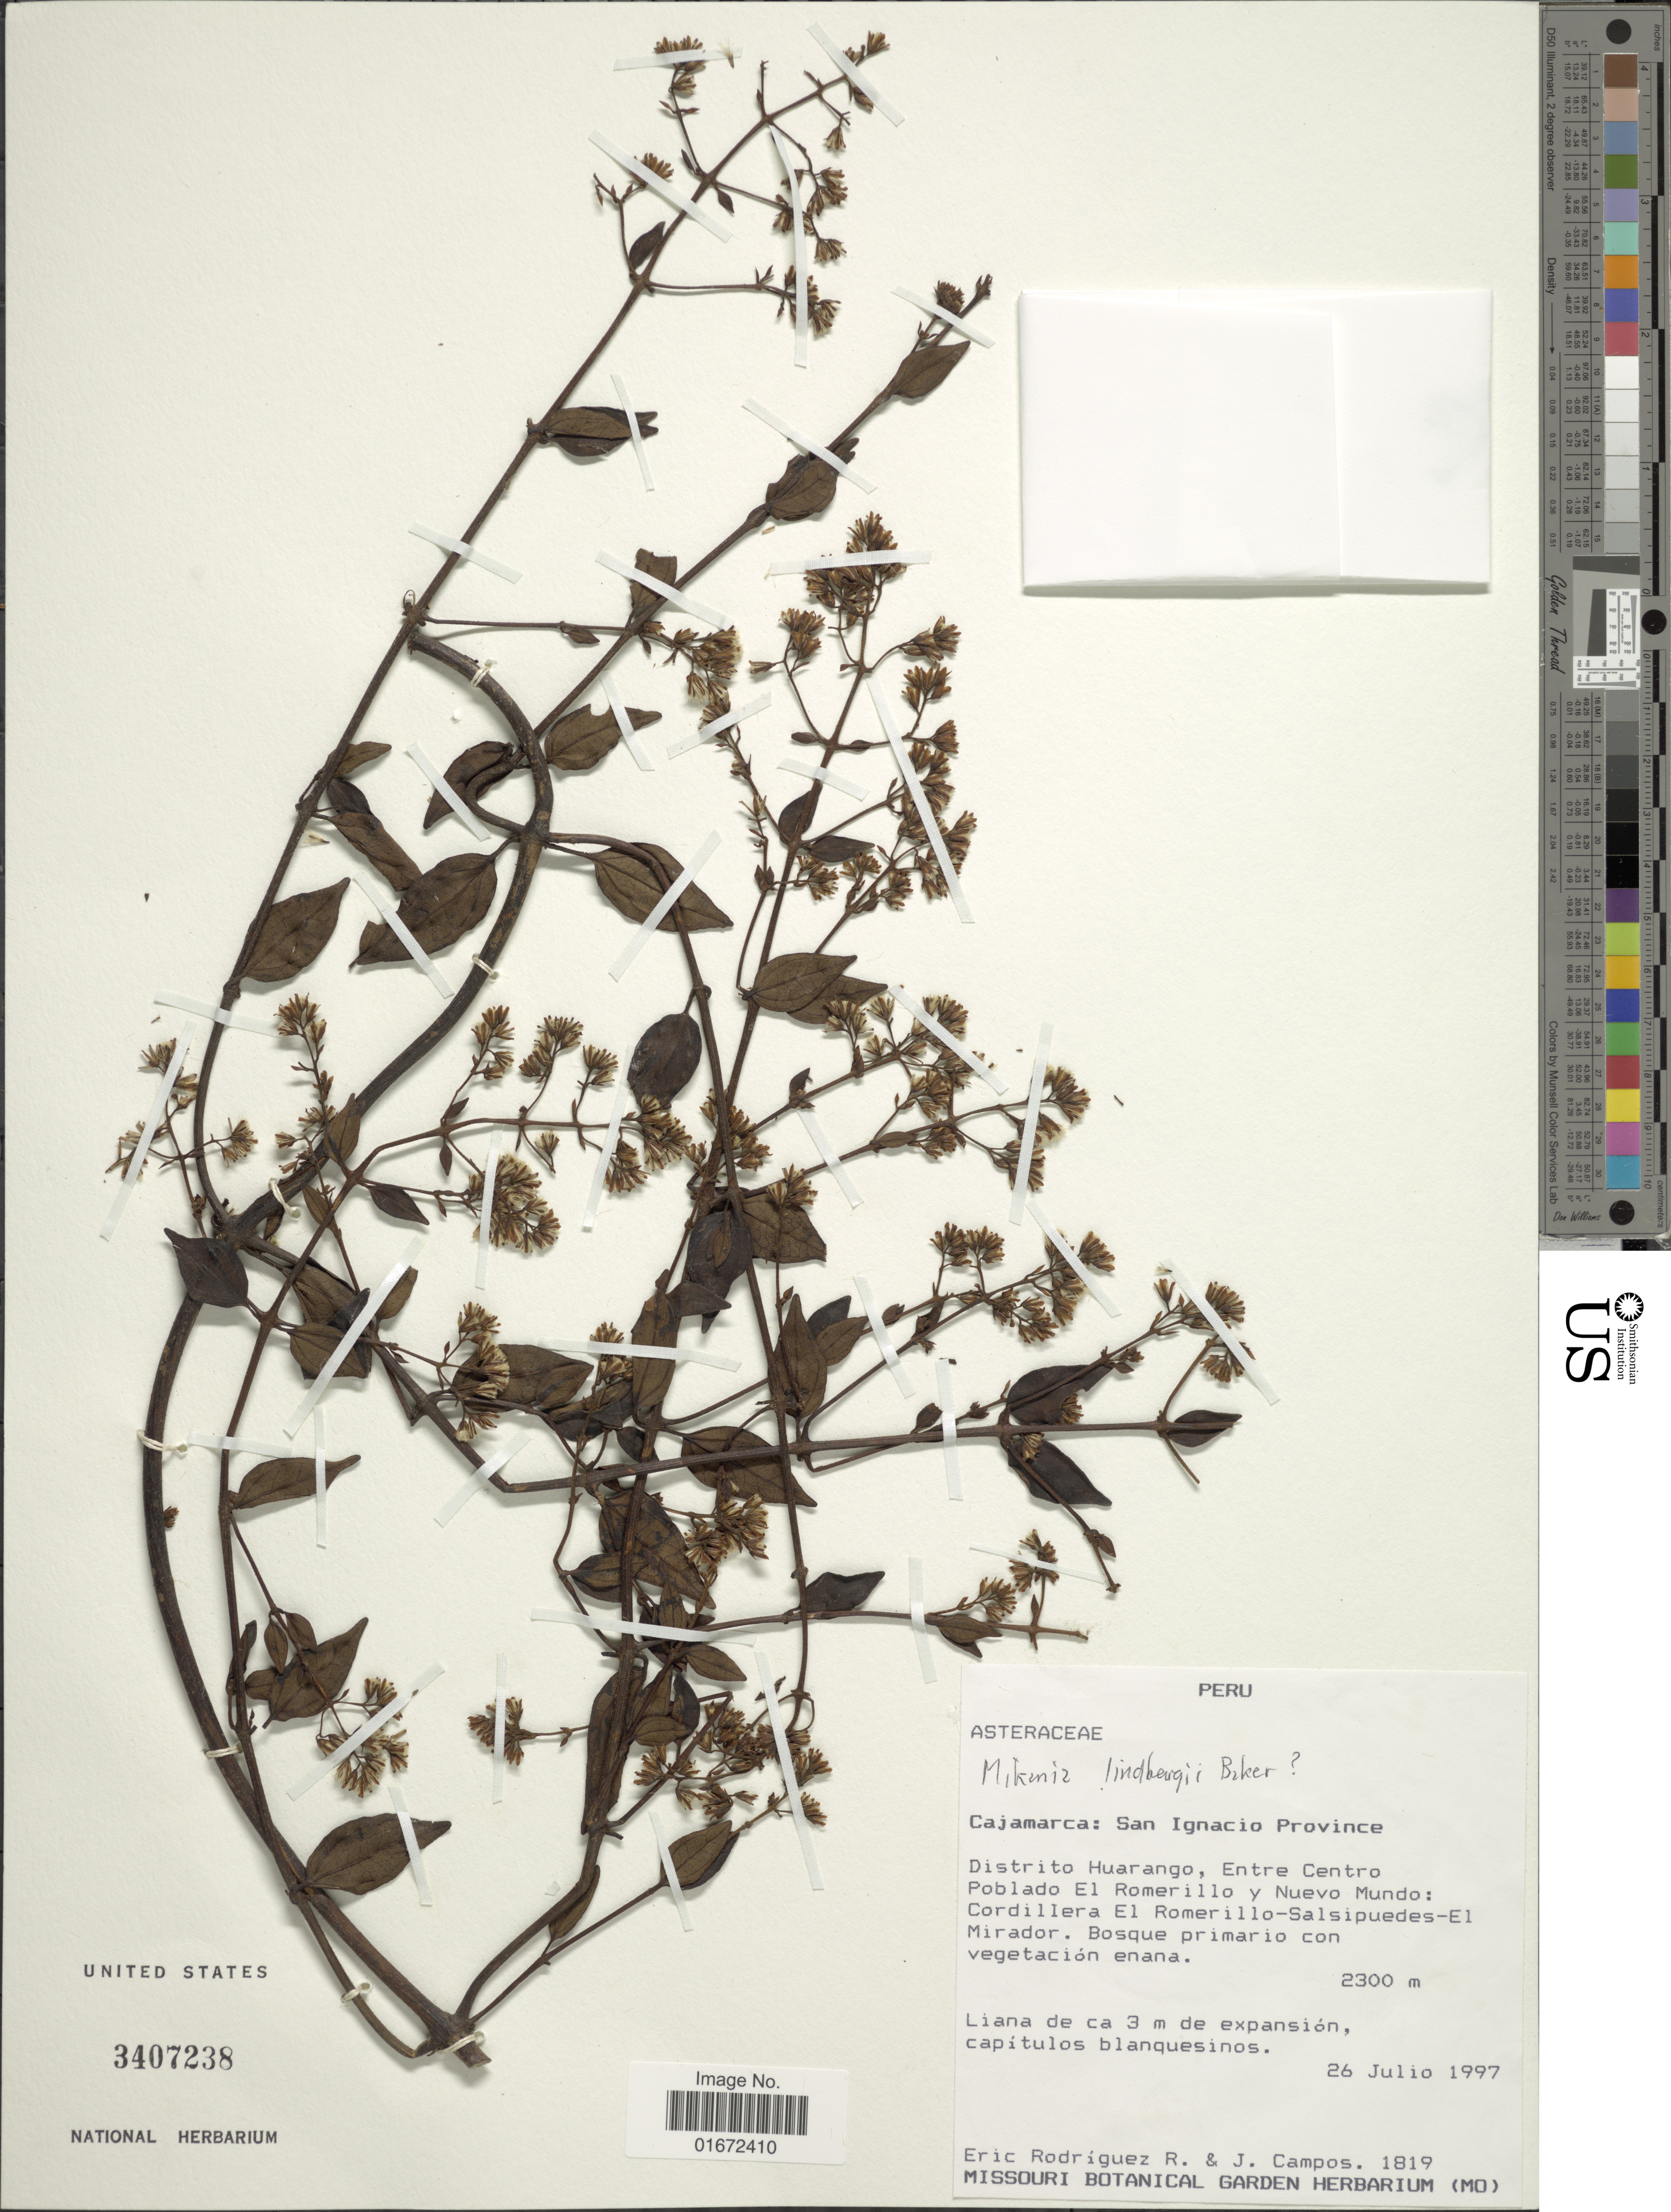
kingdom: Plantae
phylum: Tracheophyta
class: Magnoliopsida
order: Asterales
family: Asteraceae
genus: Mikania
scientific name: Mikania lindbergii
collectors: E. F. Rodrignez R. & J. Campos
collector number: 1819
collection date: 1997-07-26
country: Peru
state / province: Cajamarca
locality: Cajamarca: San Ignacio Province. Distrito Huarango, Entre Centro. Poblado El Romerillo y Nuevo Mundo: Cordillera El Romerillo-Salsipuedes-El Mirador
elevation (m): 2300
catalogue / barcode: US 3407238